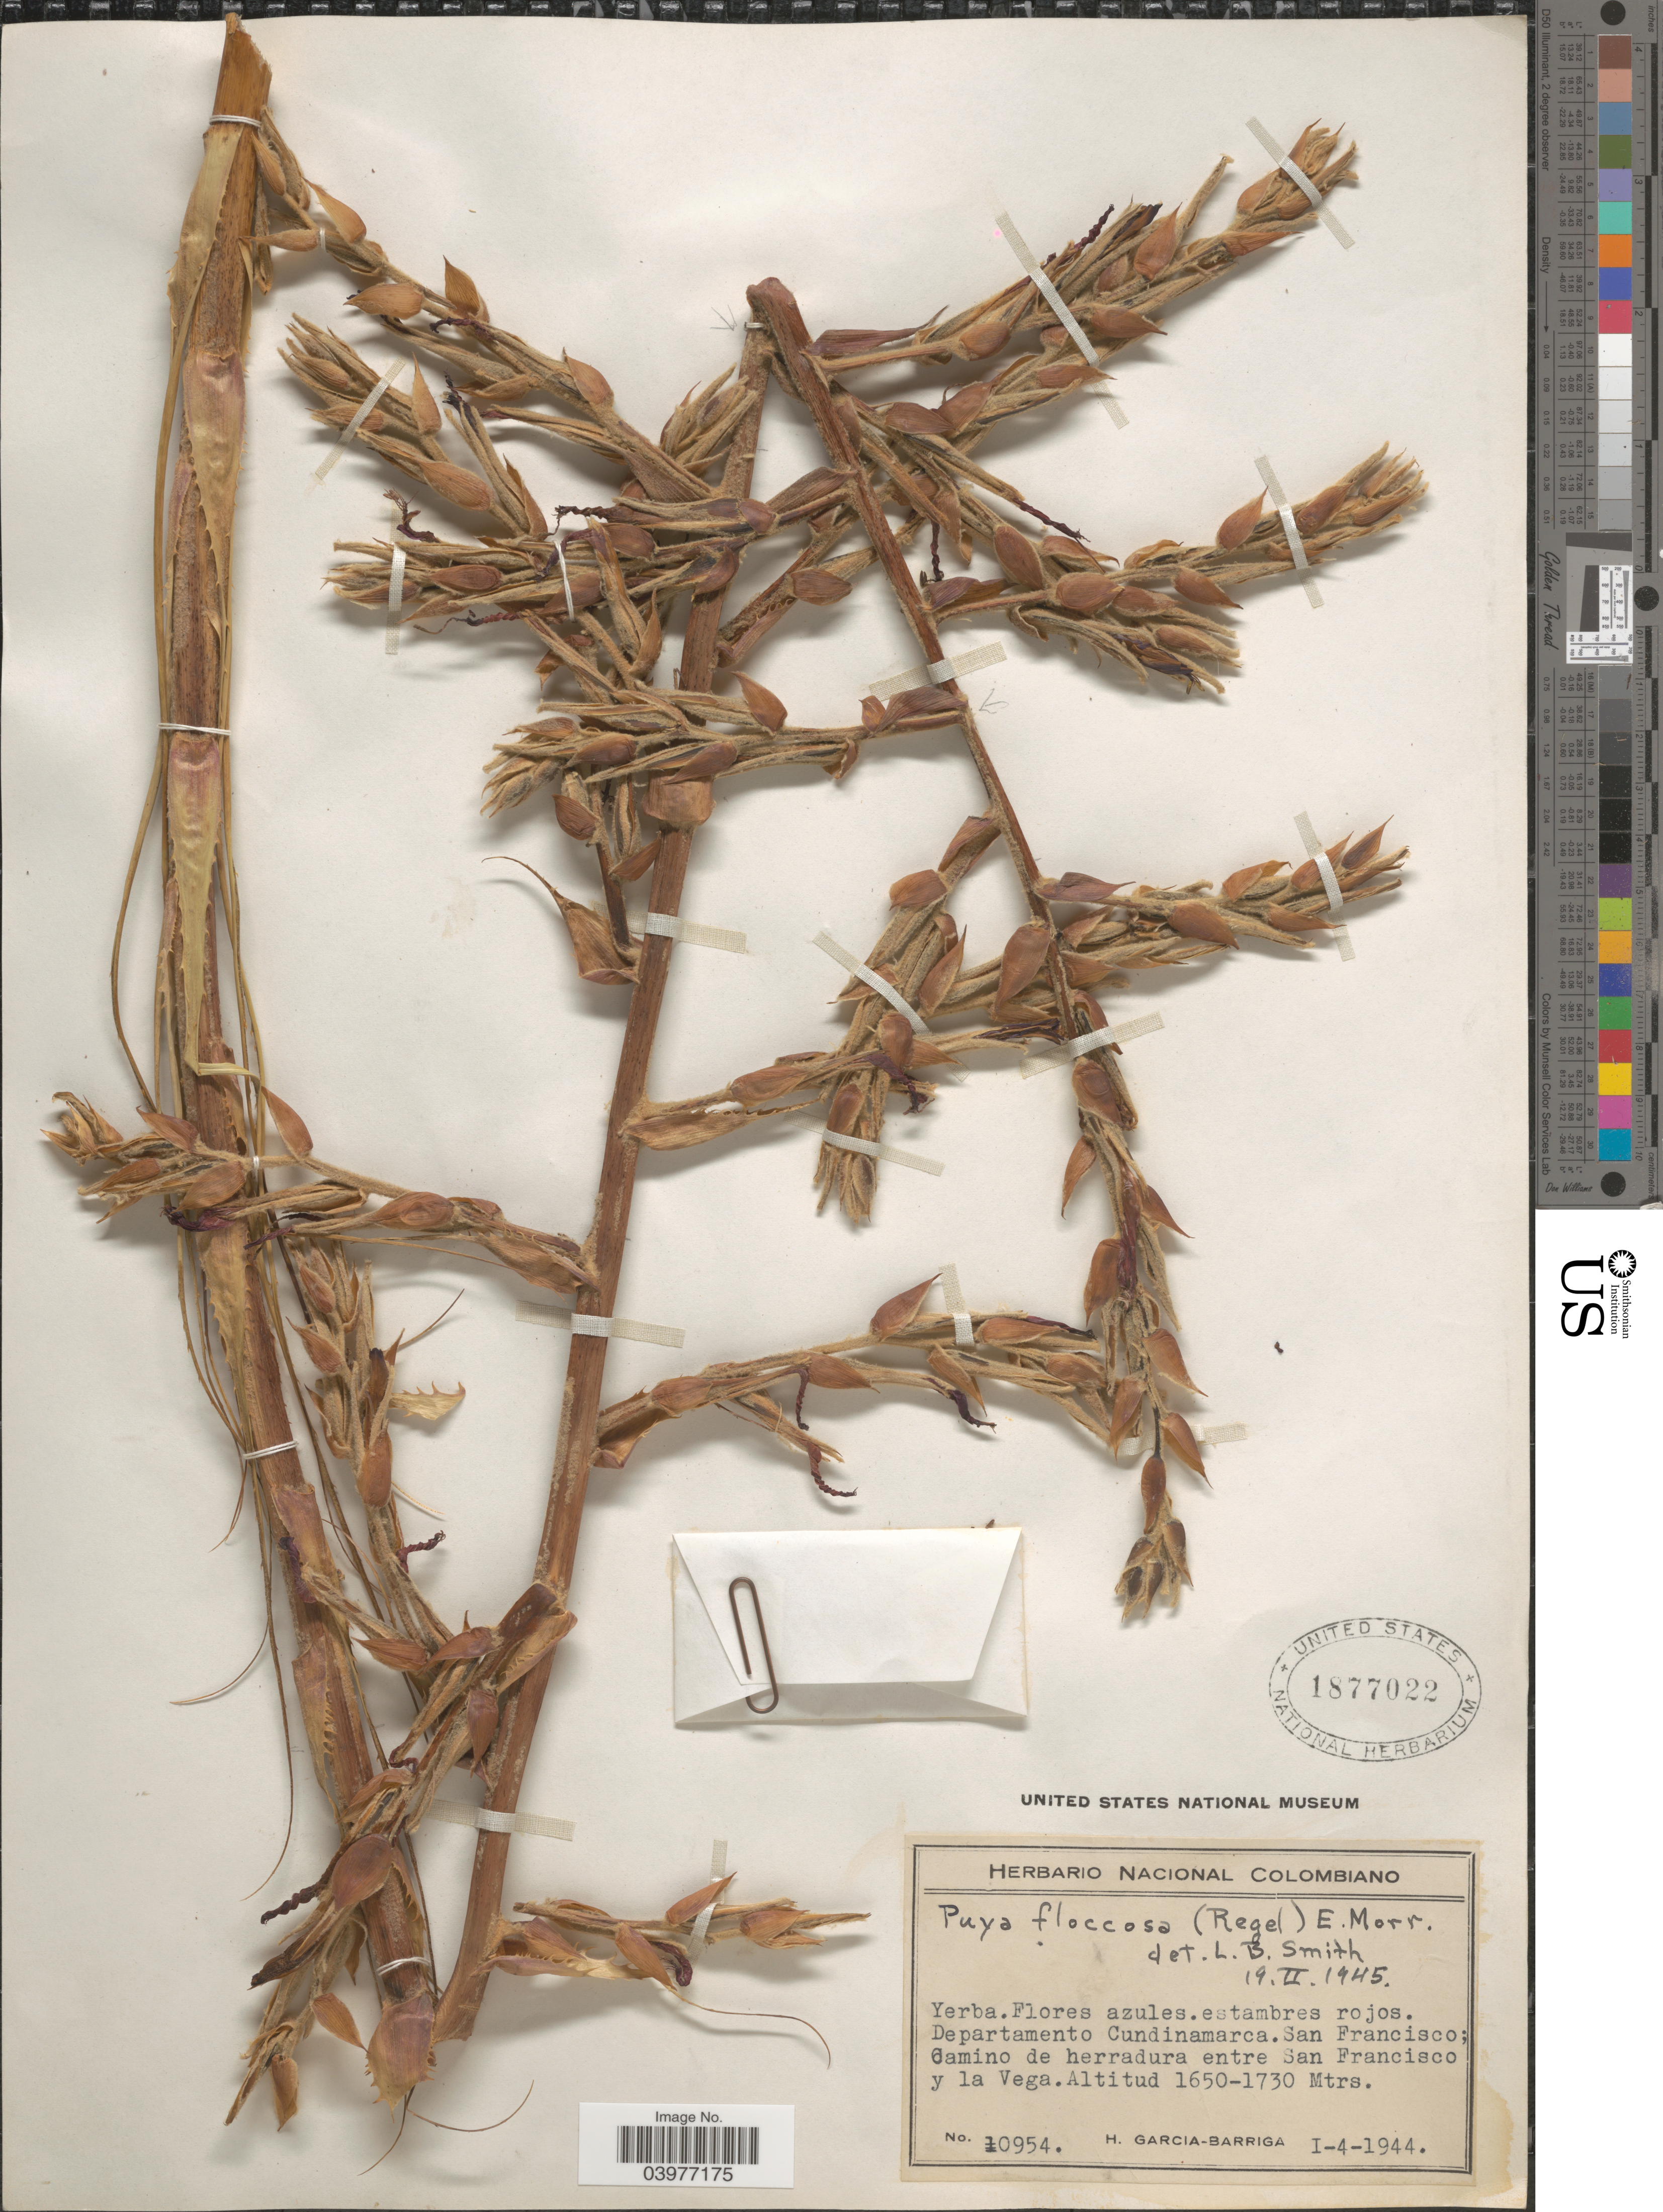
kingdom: Plantae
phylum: Tracheophyta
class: Liliopsida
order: Poales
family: Bromeliaceae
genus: Puya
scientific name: Puya floccosa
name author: (Linden) É. Morren ex Mez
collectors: H. García Barriga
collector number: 0954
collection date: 1944-04-01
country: Colombia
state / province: Cundinamarca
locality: Departamento Cundinamarca. San Francisco; Camino de herradura entre San Francisco y la Vega.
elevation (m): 1650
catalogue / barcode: US 1877022